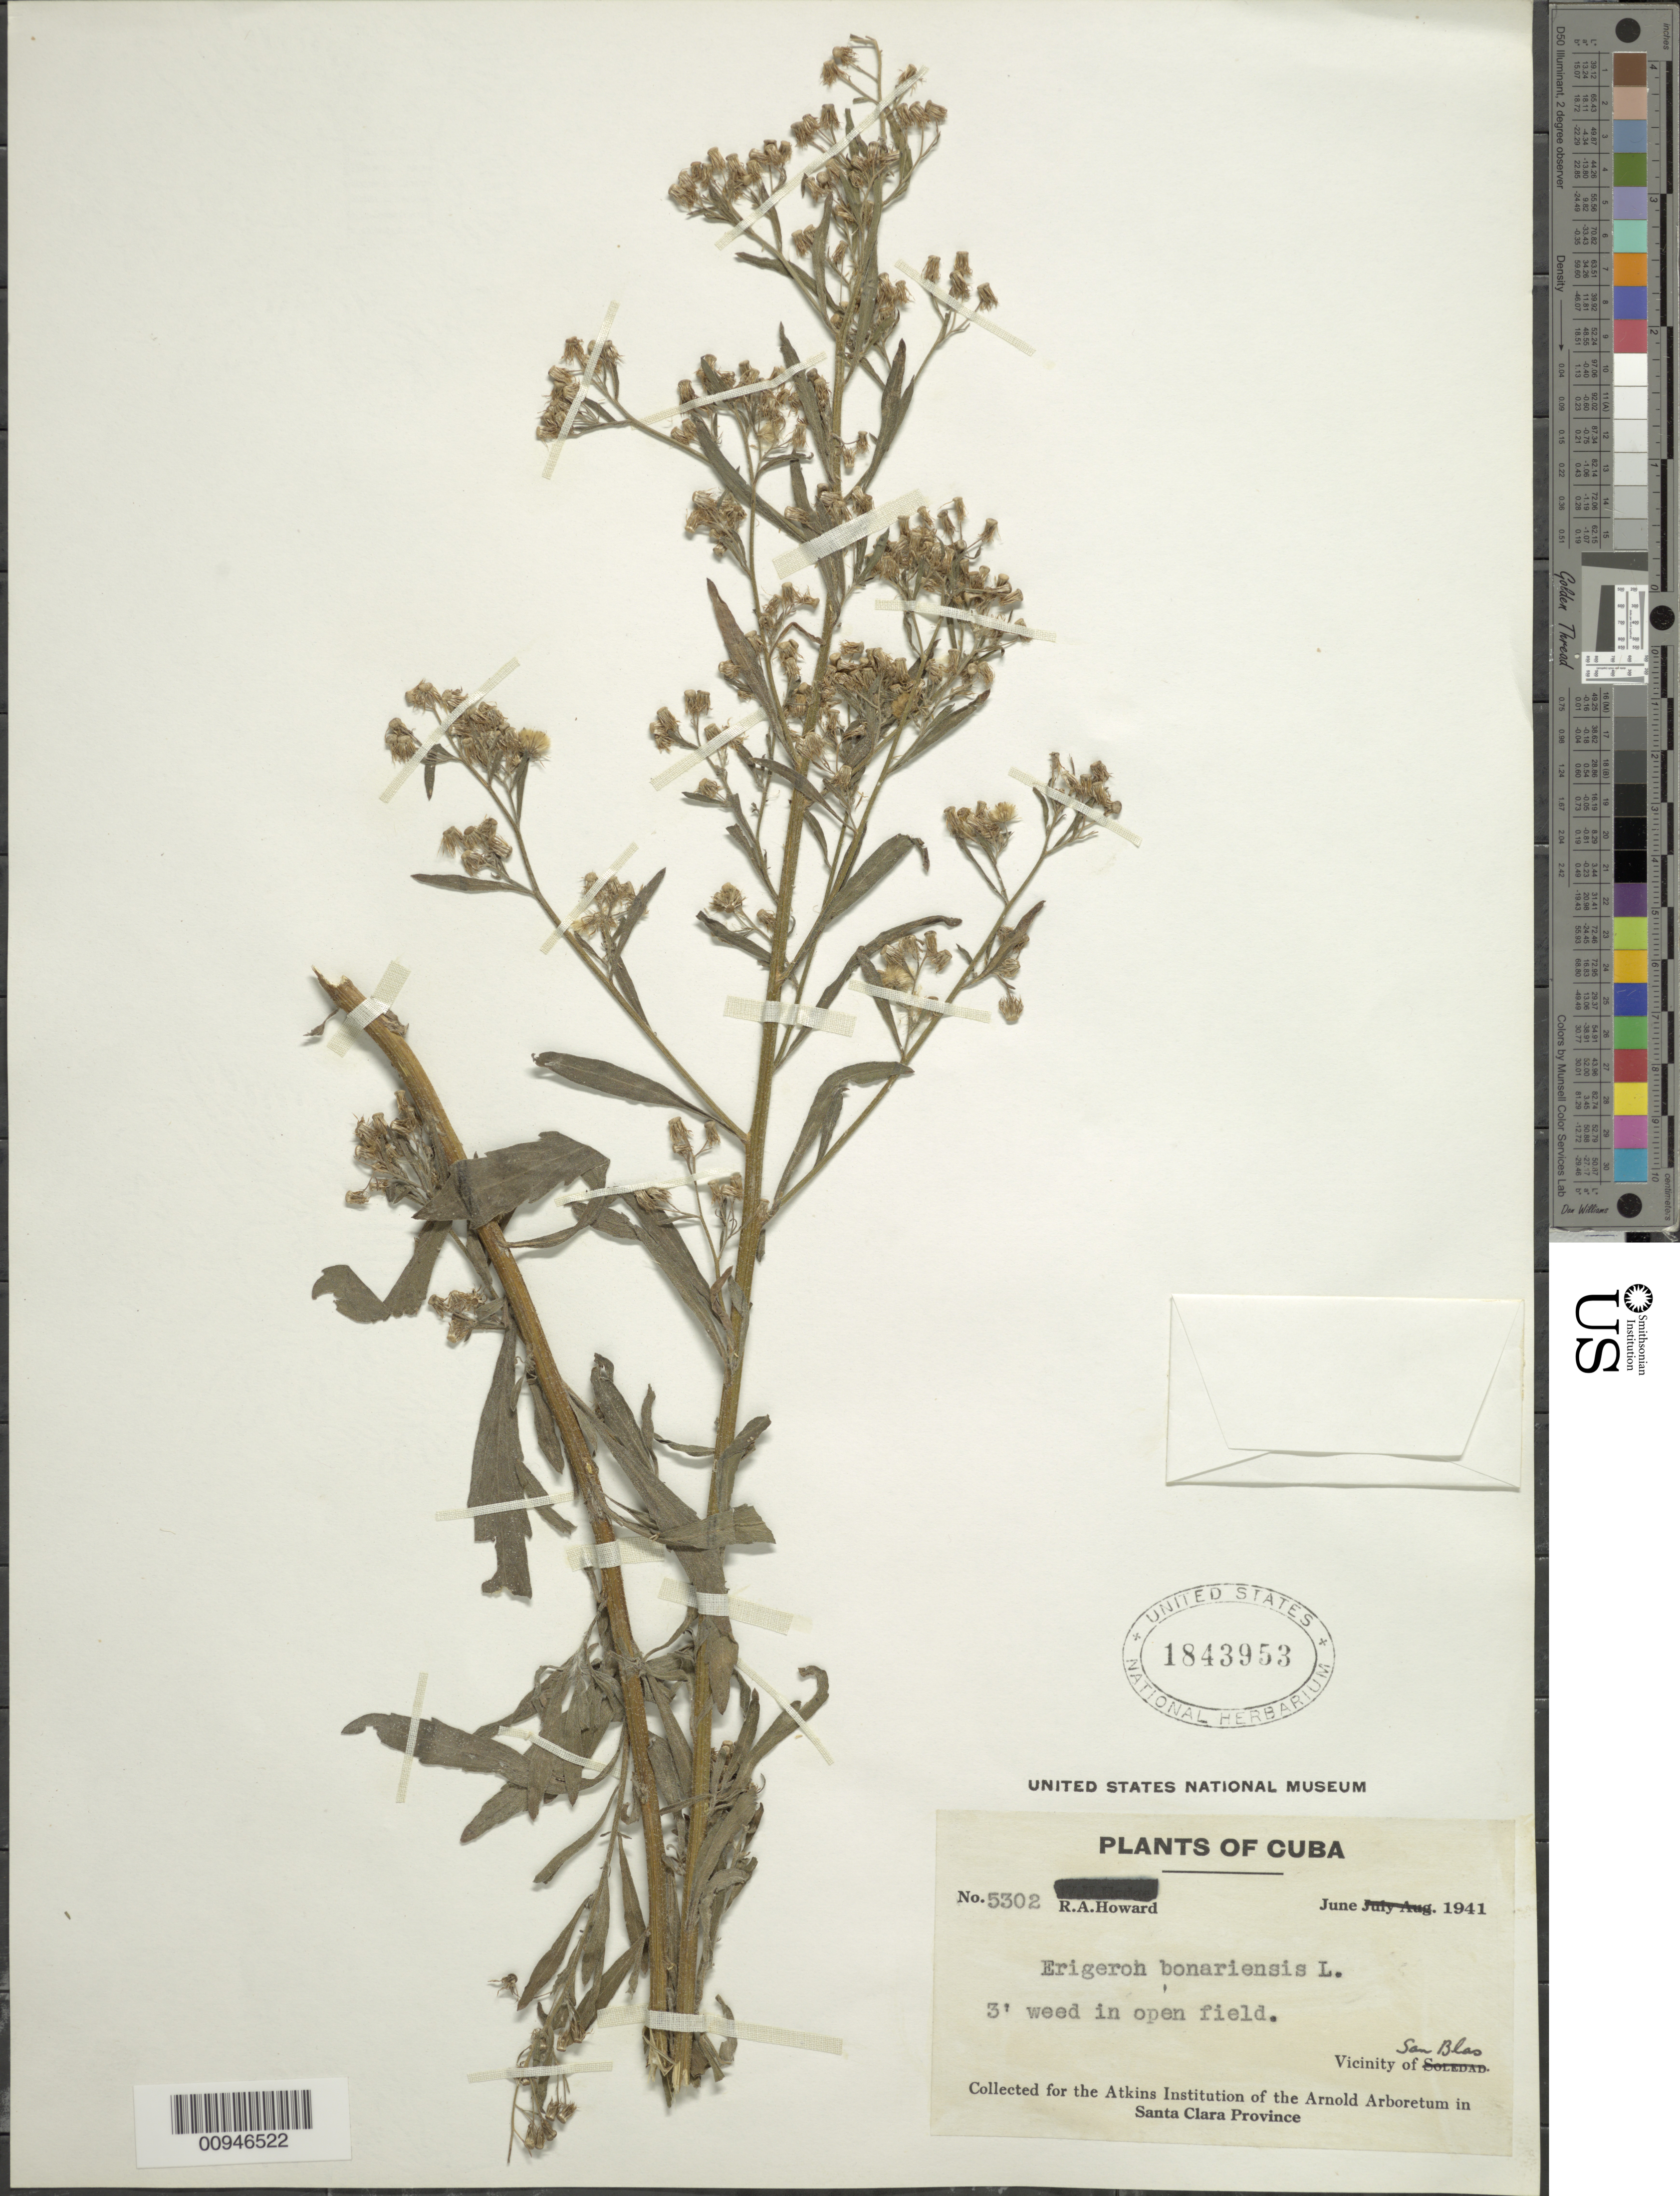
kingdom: Plantae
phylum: Tracheophyta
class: Magnoliopsida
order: Asterales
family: Asteraceae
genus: Conyza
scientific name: Conyza bonariensis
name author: (L.) Cronq.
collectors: R. A. Howard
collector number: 5302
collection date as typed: Jun 1941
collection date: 1941-06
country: Cuba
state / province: Santa Clara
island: Cuba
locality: Vicinity of San Blas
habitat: Open field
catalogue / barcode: US 1843953